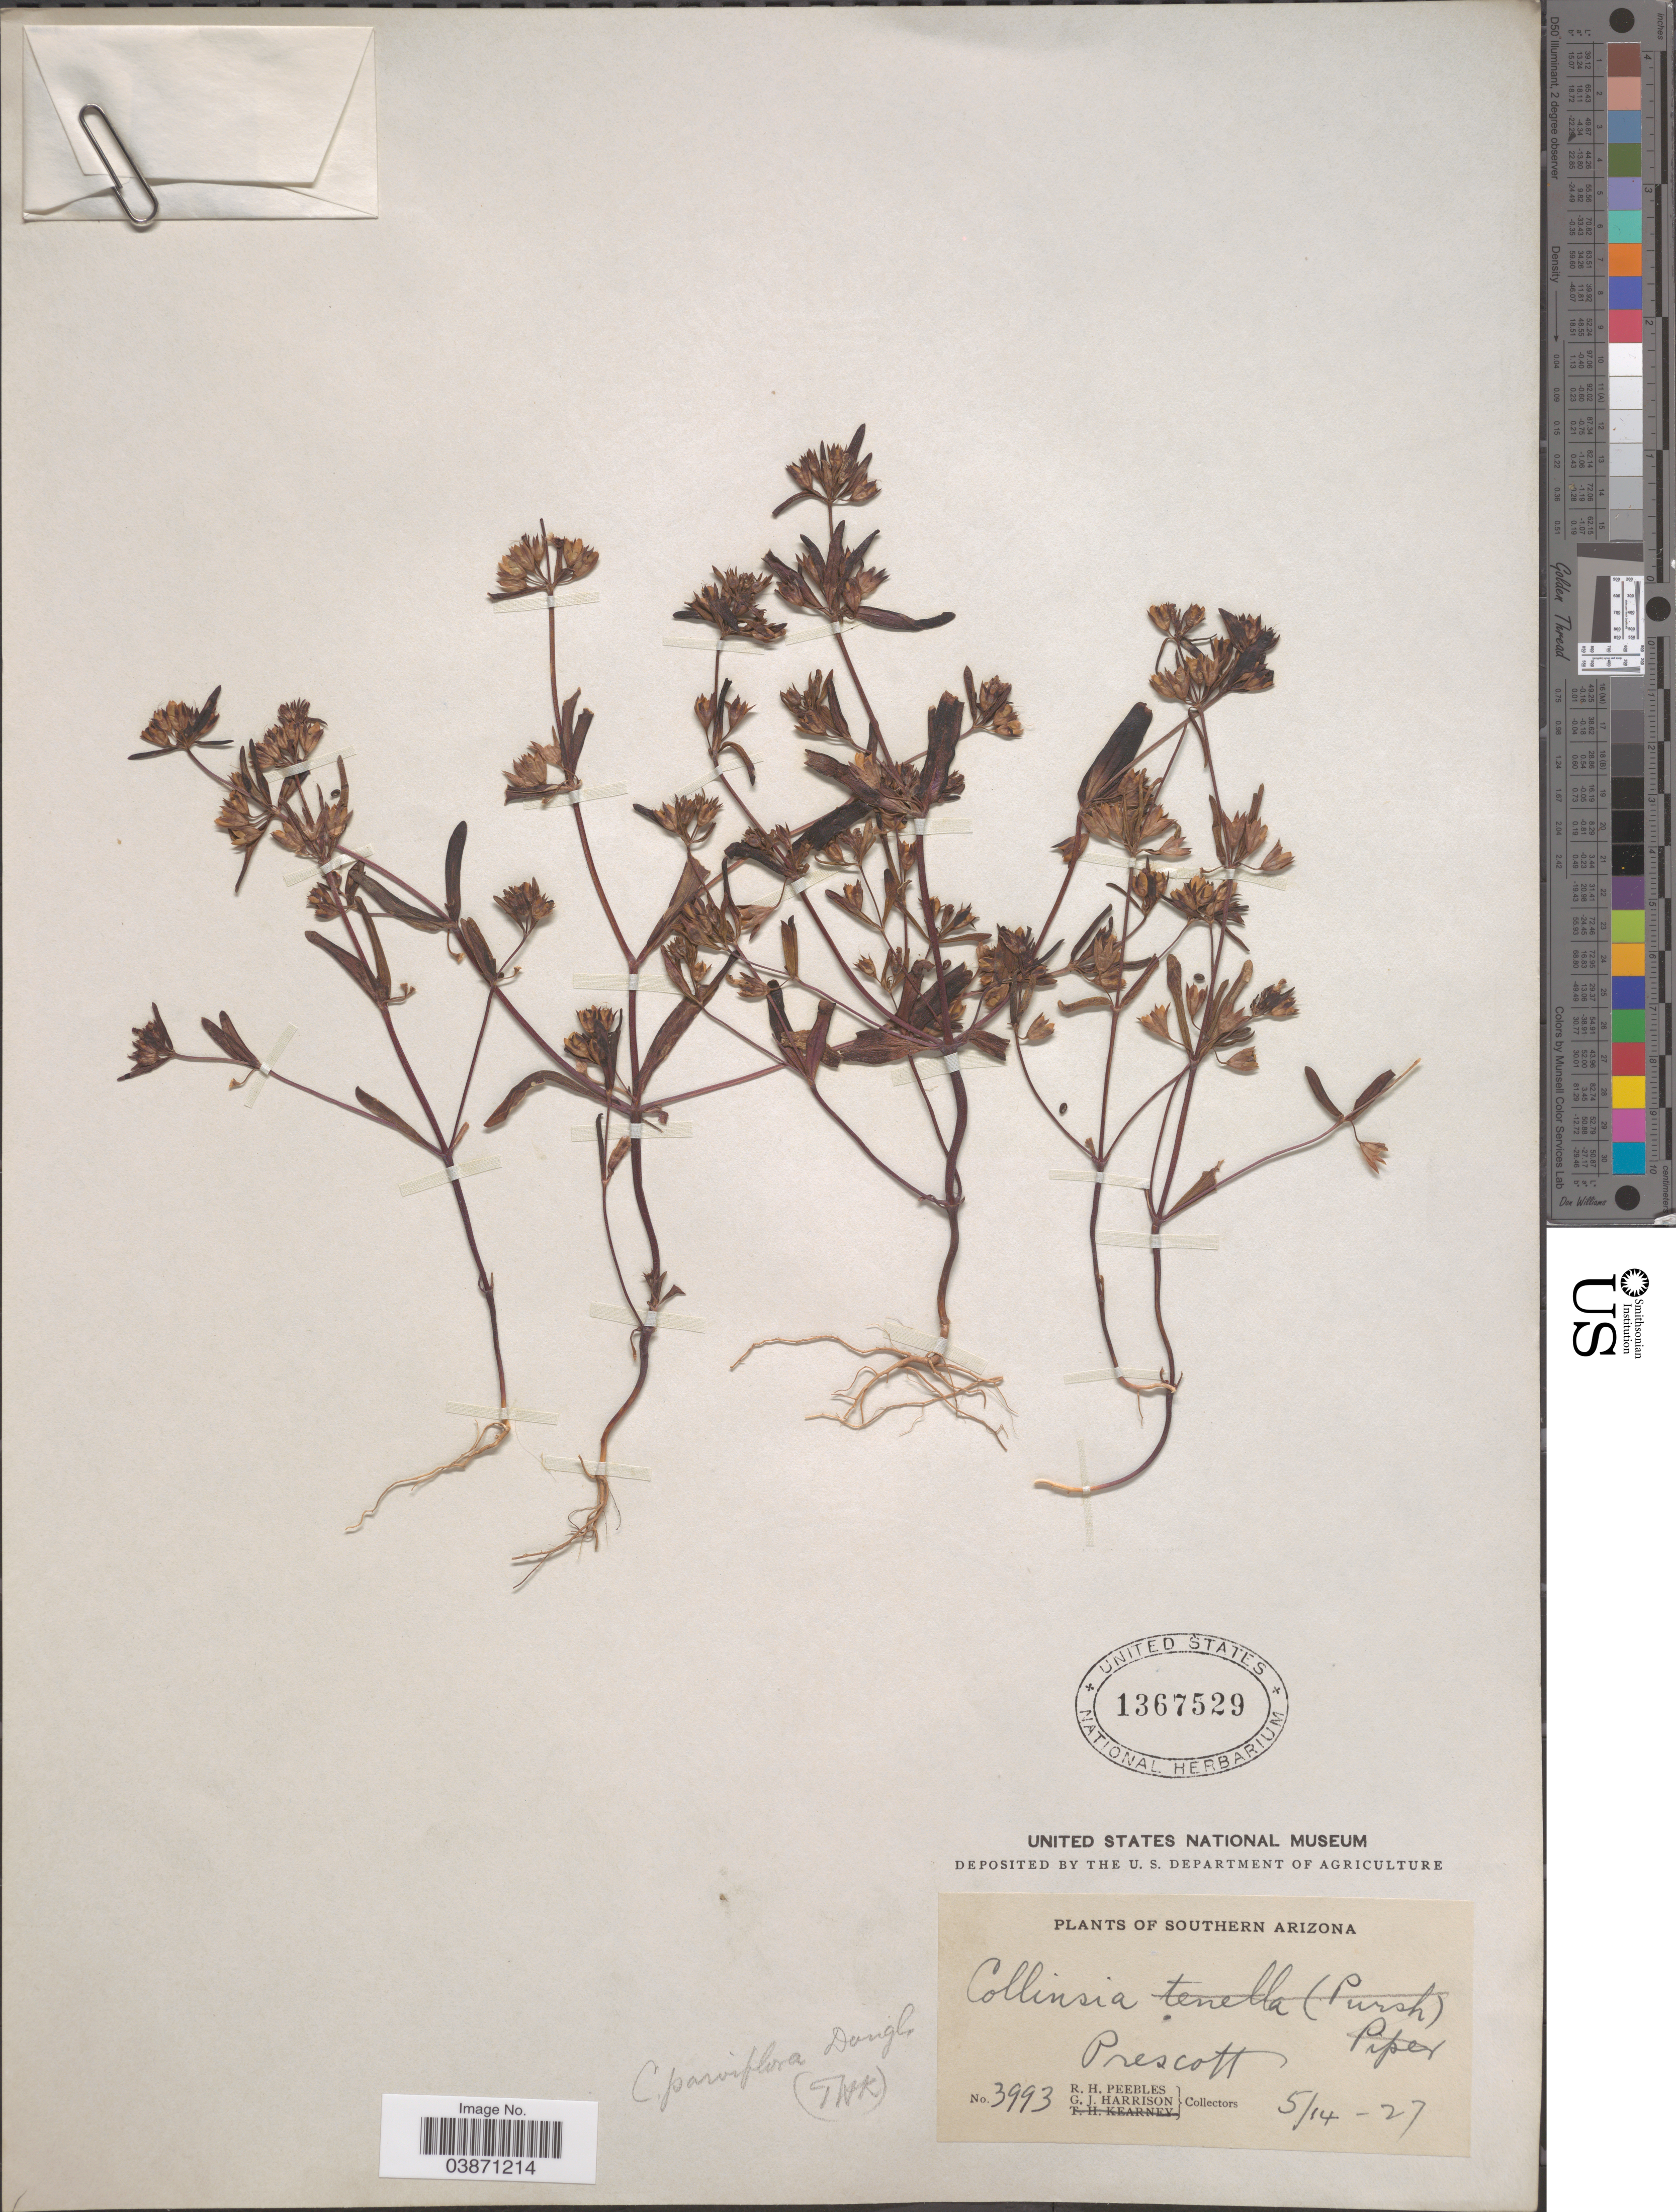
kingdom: Plantae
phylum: Tracheophyta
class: Magnoliopsida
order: Lamiales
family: Plantaginaceae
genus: Collinsia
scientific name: Collinsia parviflora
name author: Douglas ex Lindl.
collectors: R. H. Peebles & G. J. Harrison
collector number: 3993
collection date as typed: Transcribed d/m/y: 14/5/27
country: United States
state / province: Arizona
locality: Southern Arizona. Prescott.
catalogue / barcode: US 1367529